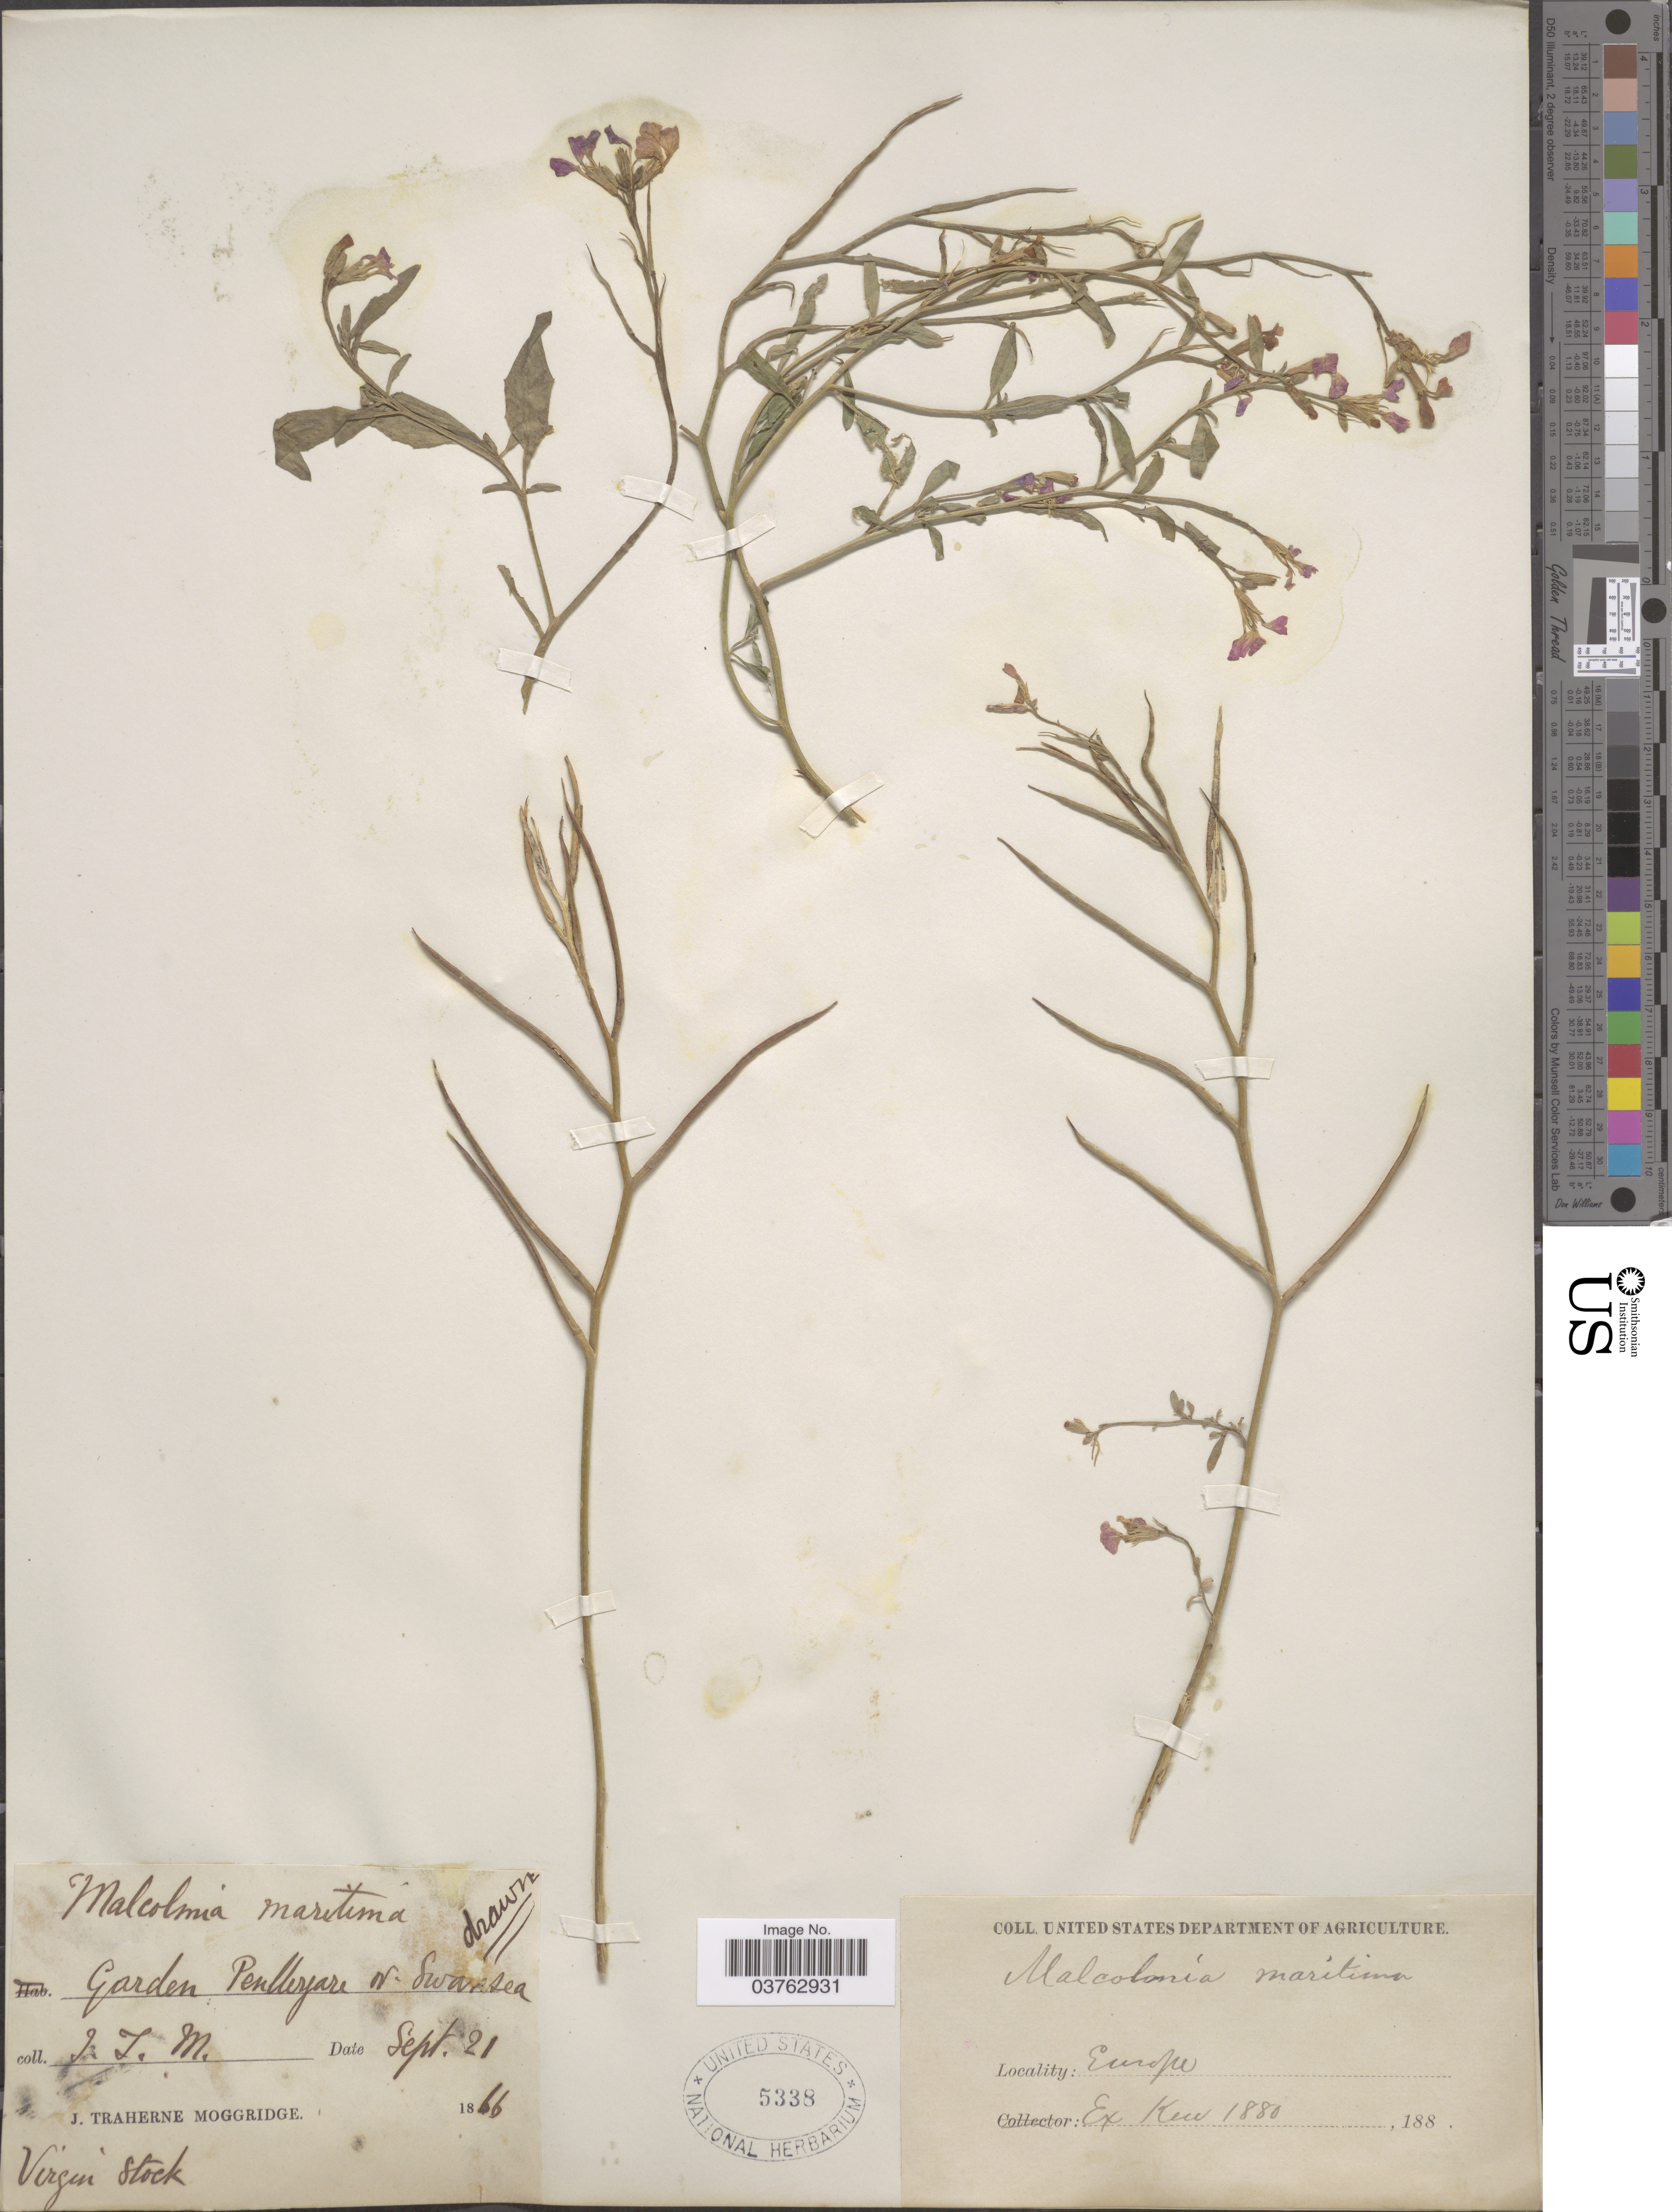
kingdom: Plantae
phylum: Tracheophyta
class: Magnoliopsida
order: Brassicales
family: Brassicaceae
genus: Malcolmia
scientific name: Malcolmia maritima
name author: (L.) W.T. Aiton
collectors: J. T. Moggridge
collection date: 1866-09-21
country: United Kingdom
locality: Garden Penmerjare m. Swansea. Europe.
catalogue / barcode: US 5338